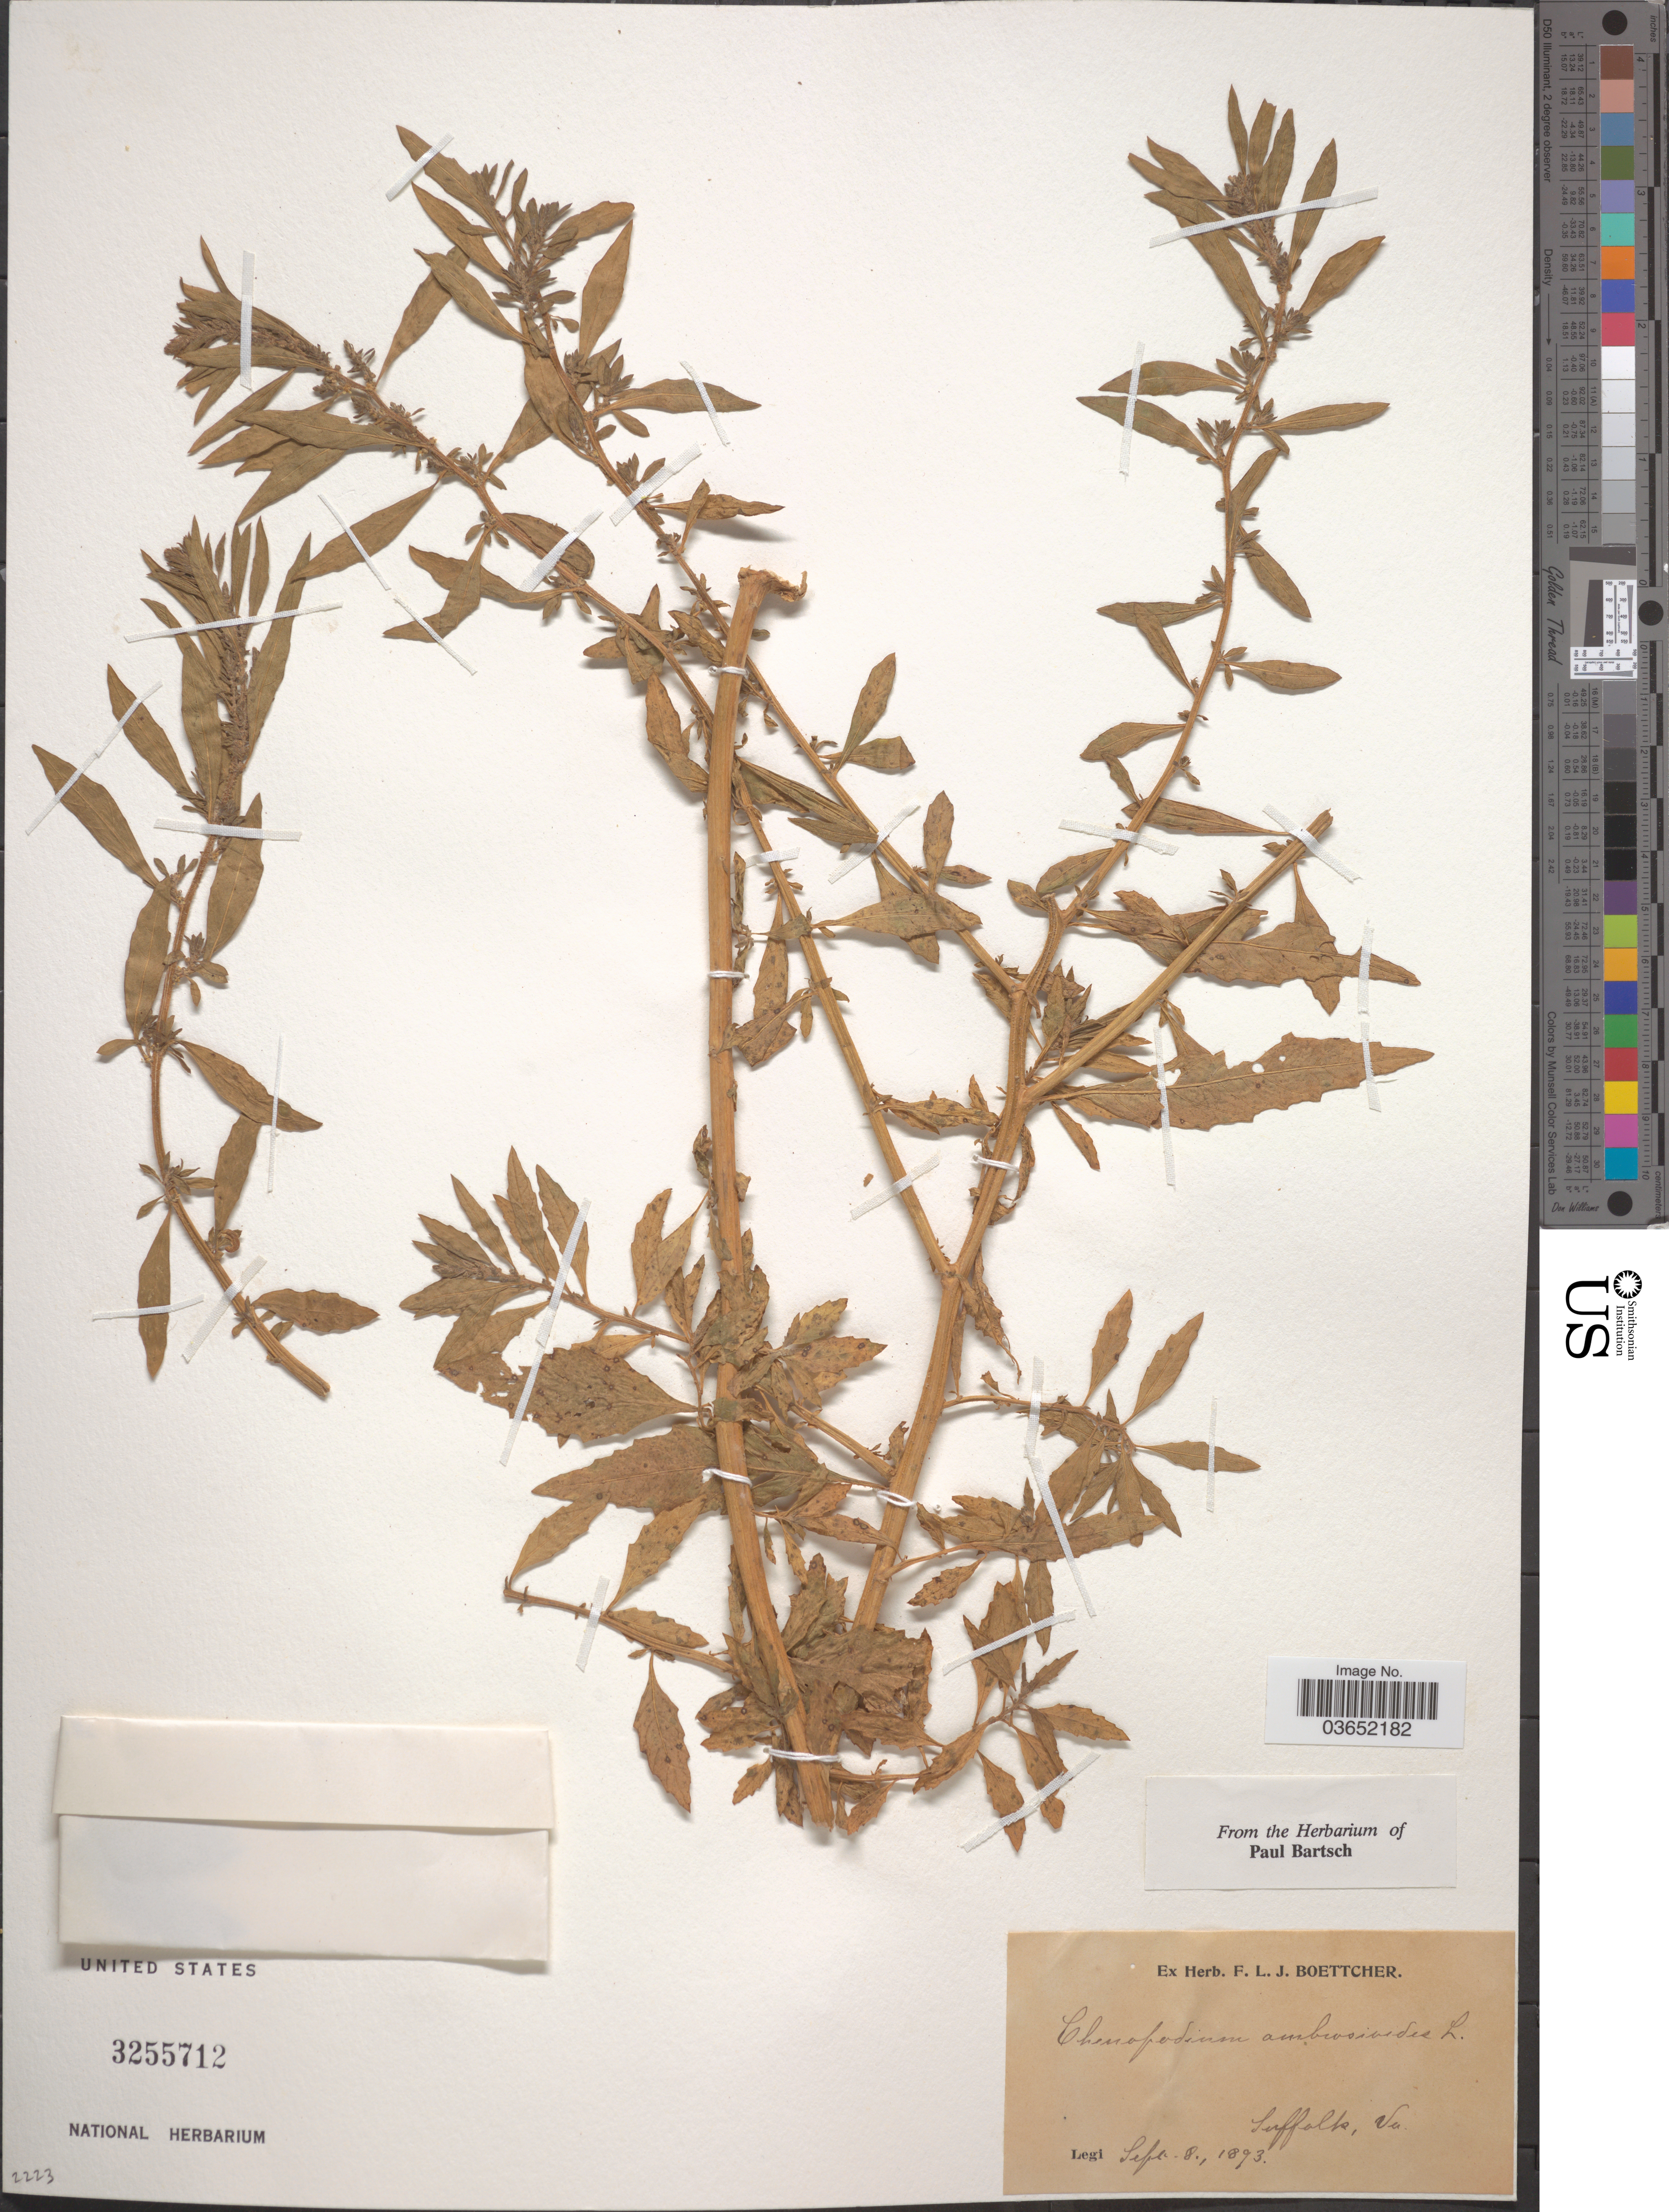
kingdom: Plantae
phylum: Tracheophyta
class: Magnoliopsida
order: Caryophyllales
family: Amaranthaceae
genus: Chenopodium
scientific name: Chenopodium ambrosioides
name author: L.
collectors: ex herb. F. L. J. Boettcher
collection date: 1893-09-08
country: United States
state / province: Virginia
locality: Suffolk.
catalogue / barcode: US 3255712